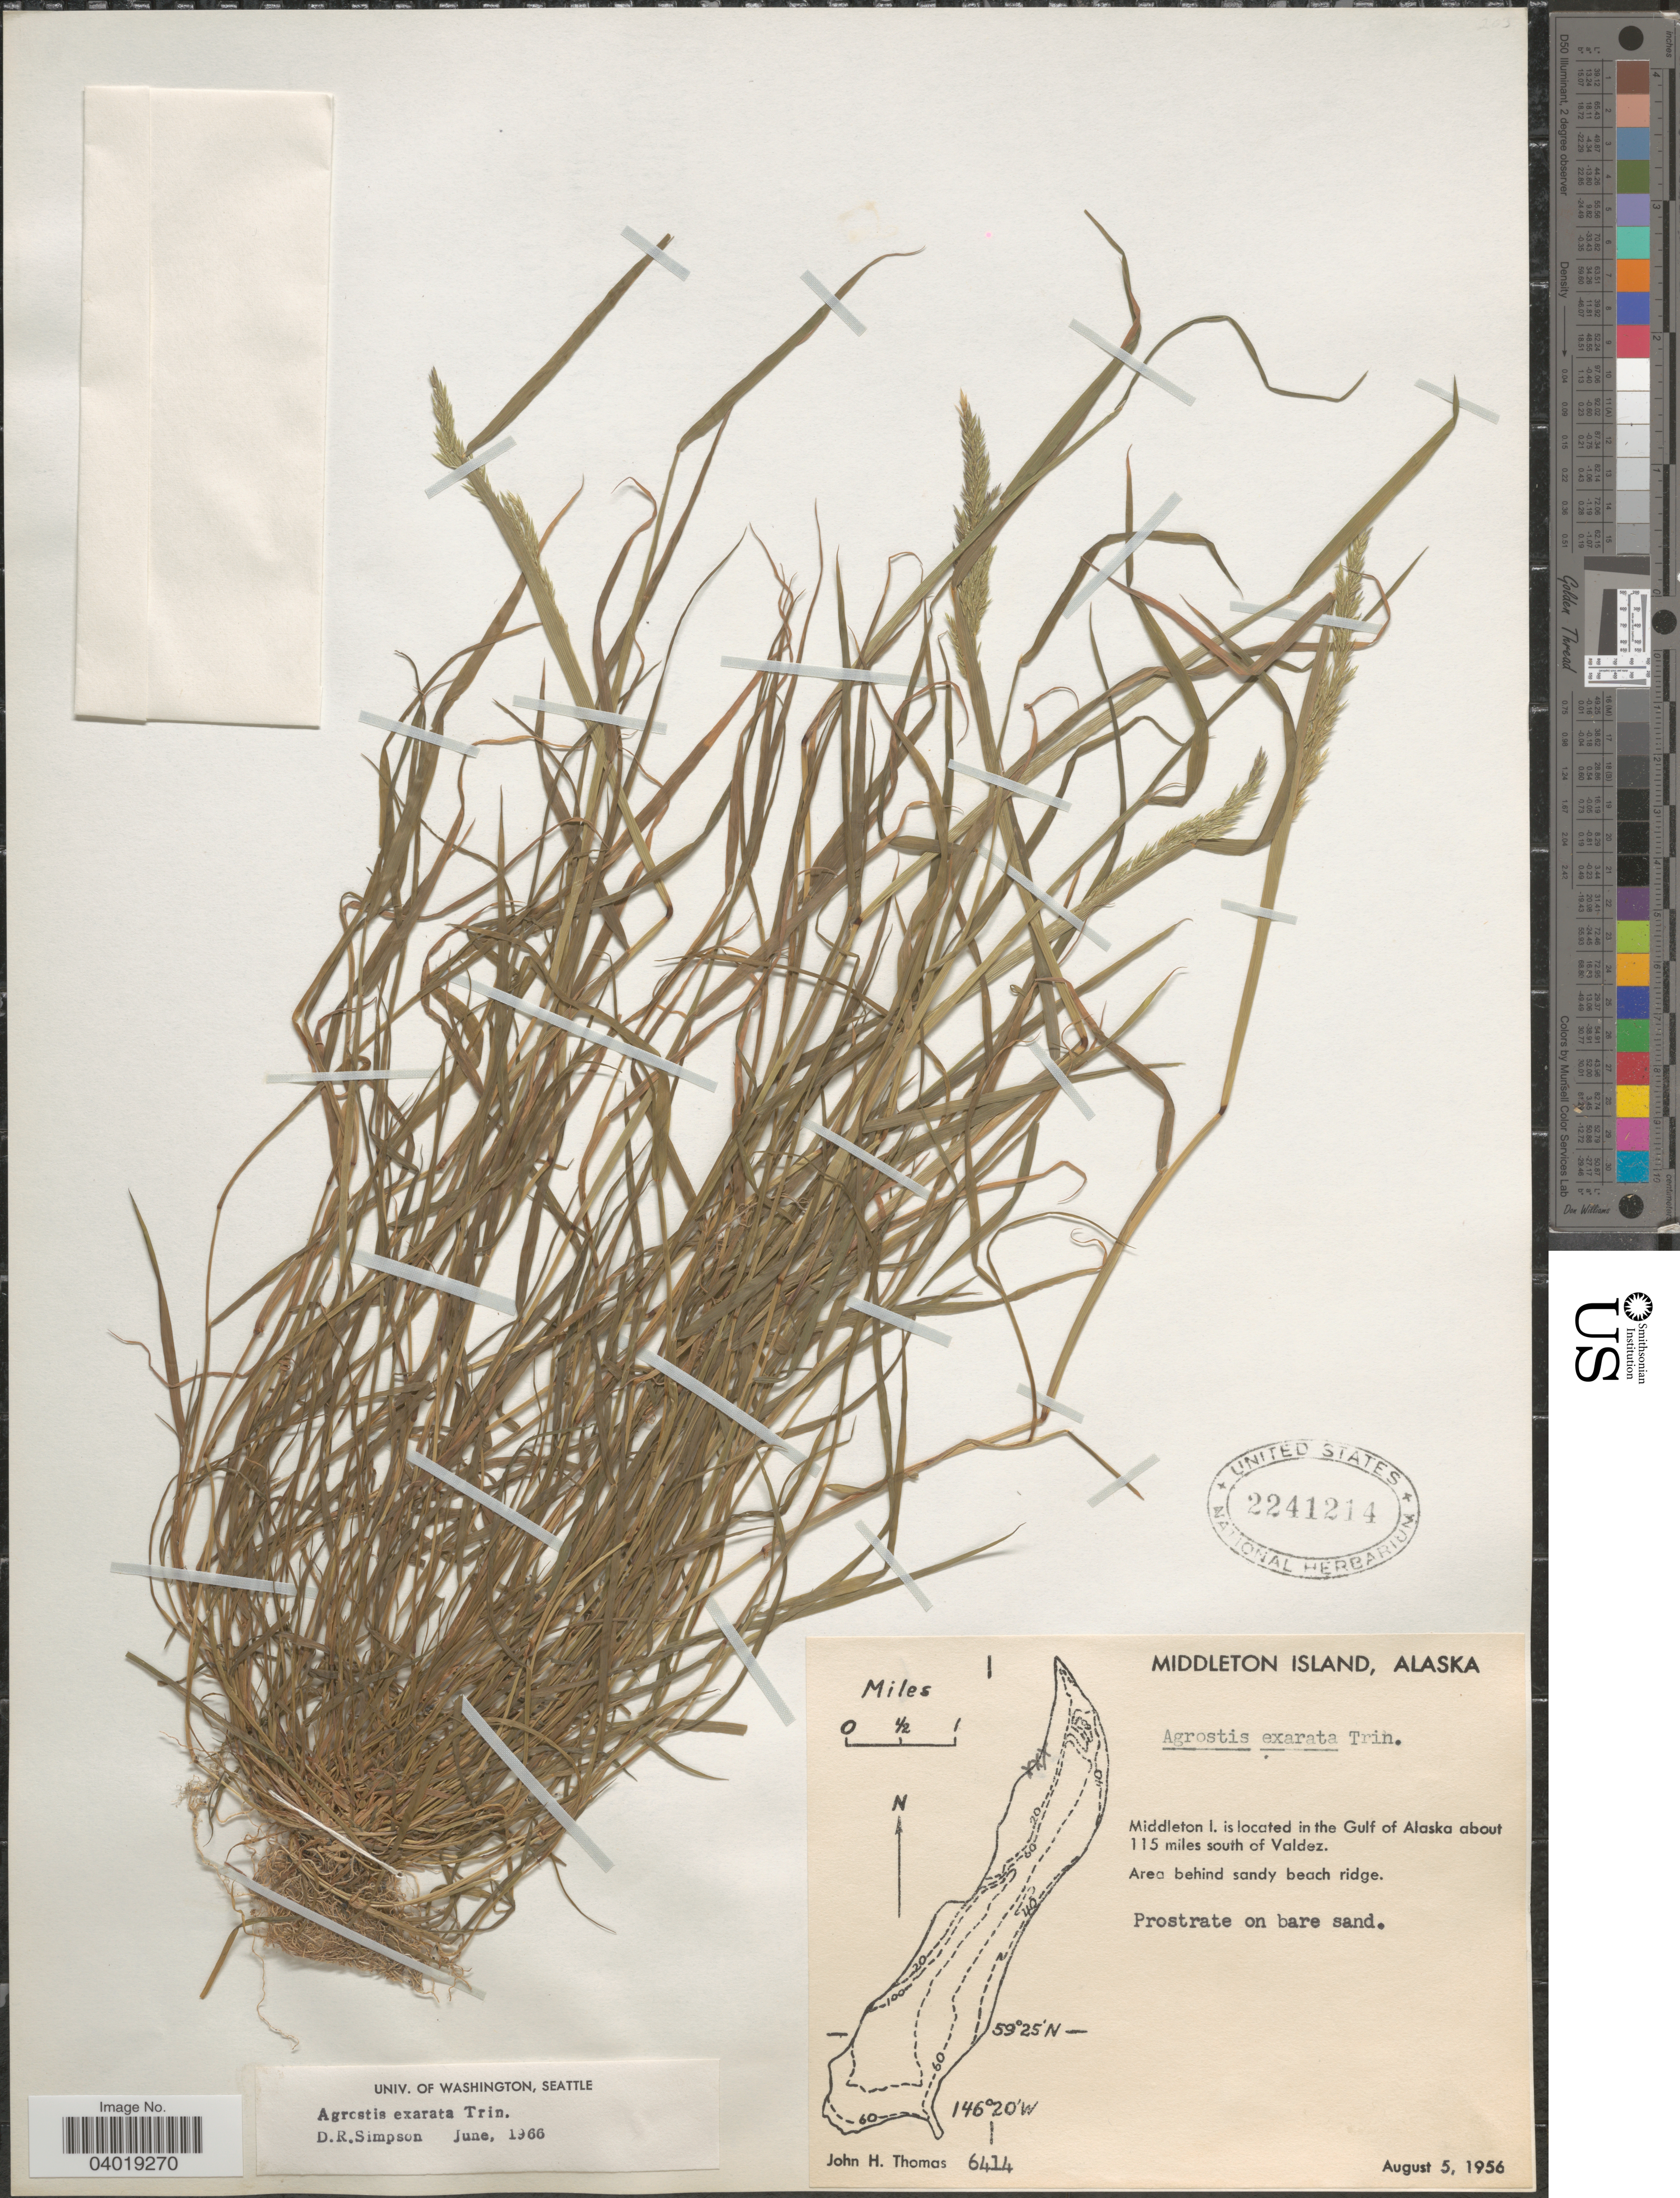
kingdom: Plantae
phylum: Tracheophyta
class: Liliopsida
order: Poales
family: Poaceae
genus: Agrostis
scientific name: Agrostis exarata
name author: Trin.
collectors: J. H. Thomas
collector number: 6414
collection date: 1956-08-05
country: United States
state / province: Alaska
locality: Middleton Island. Middleton I. is located in the Gulf of Alaska about 115 miles south of Valdez.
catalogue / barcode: US 2241214